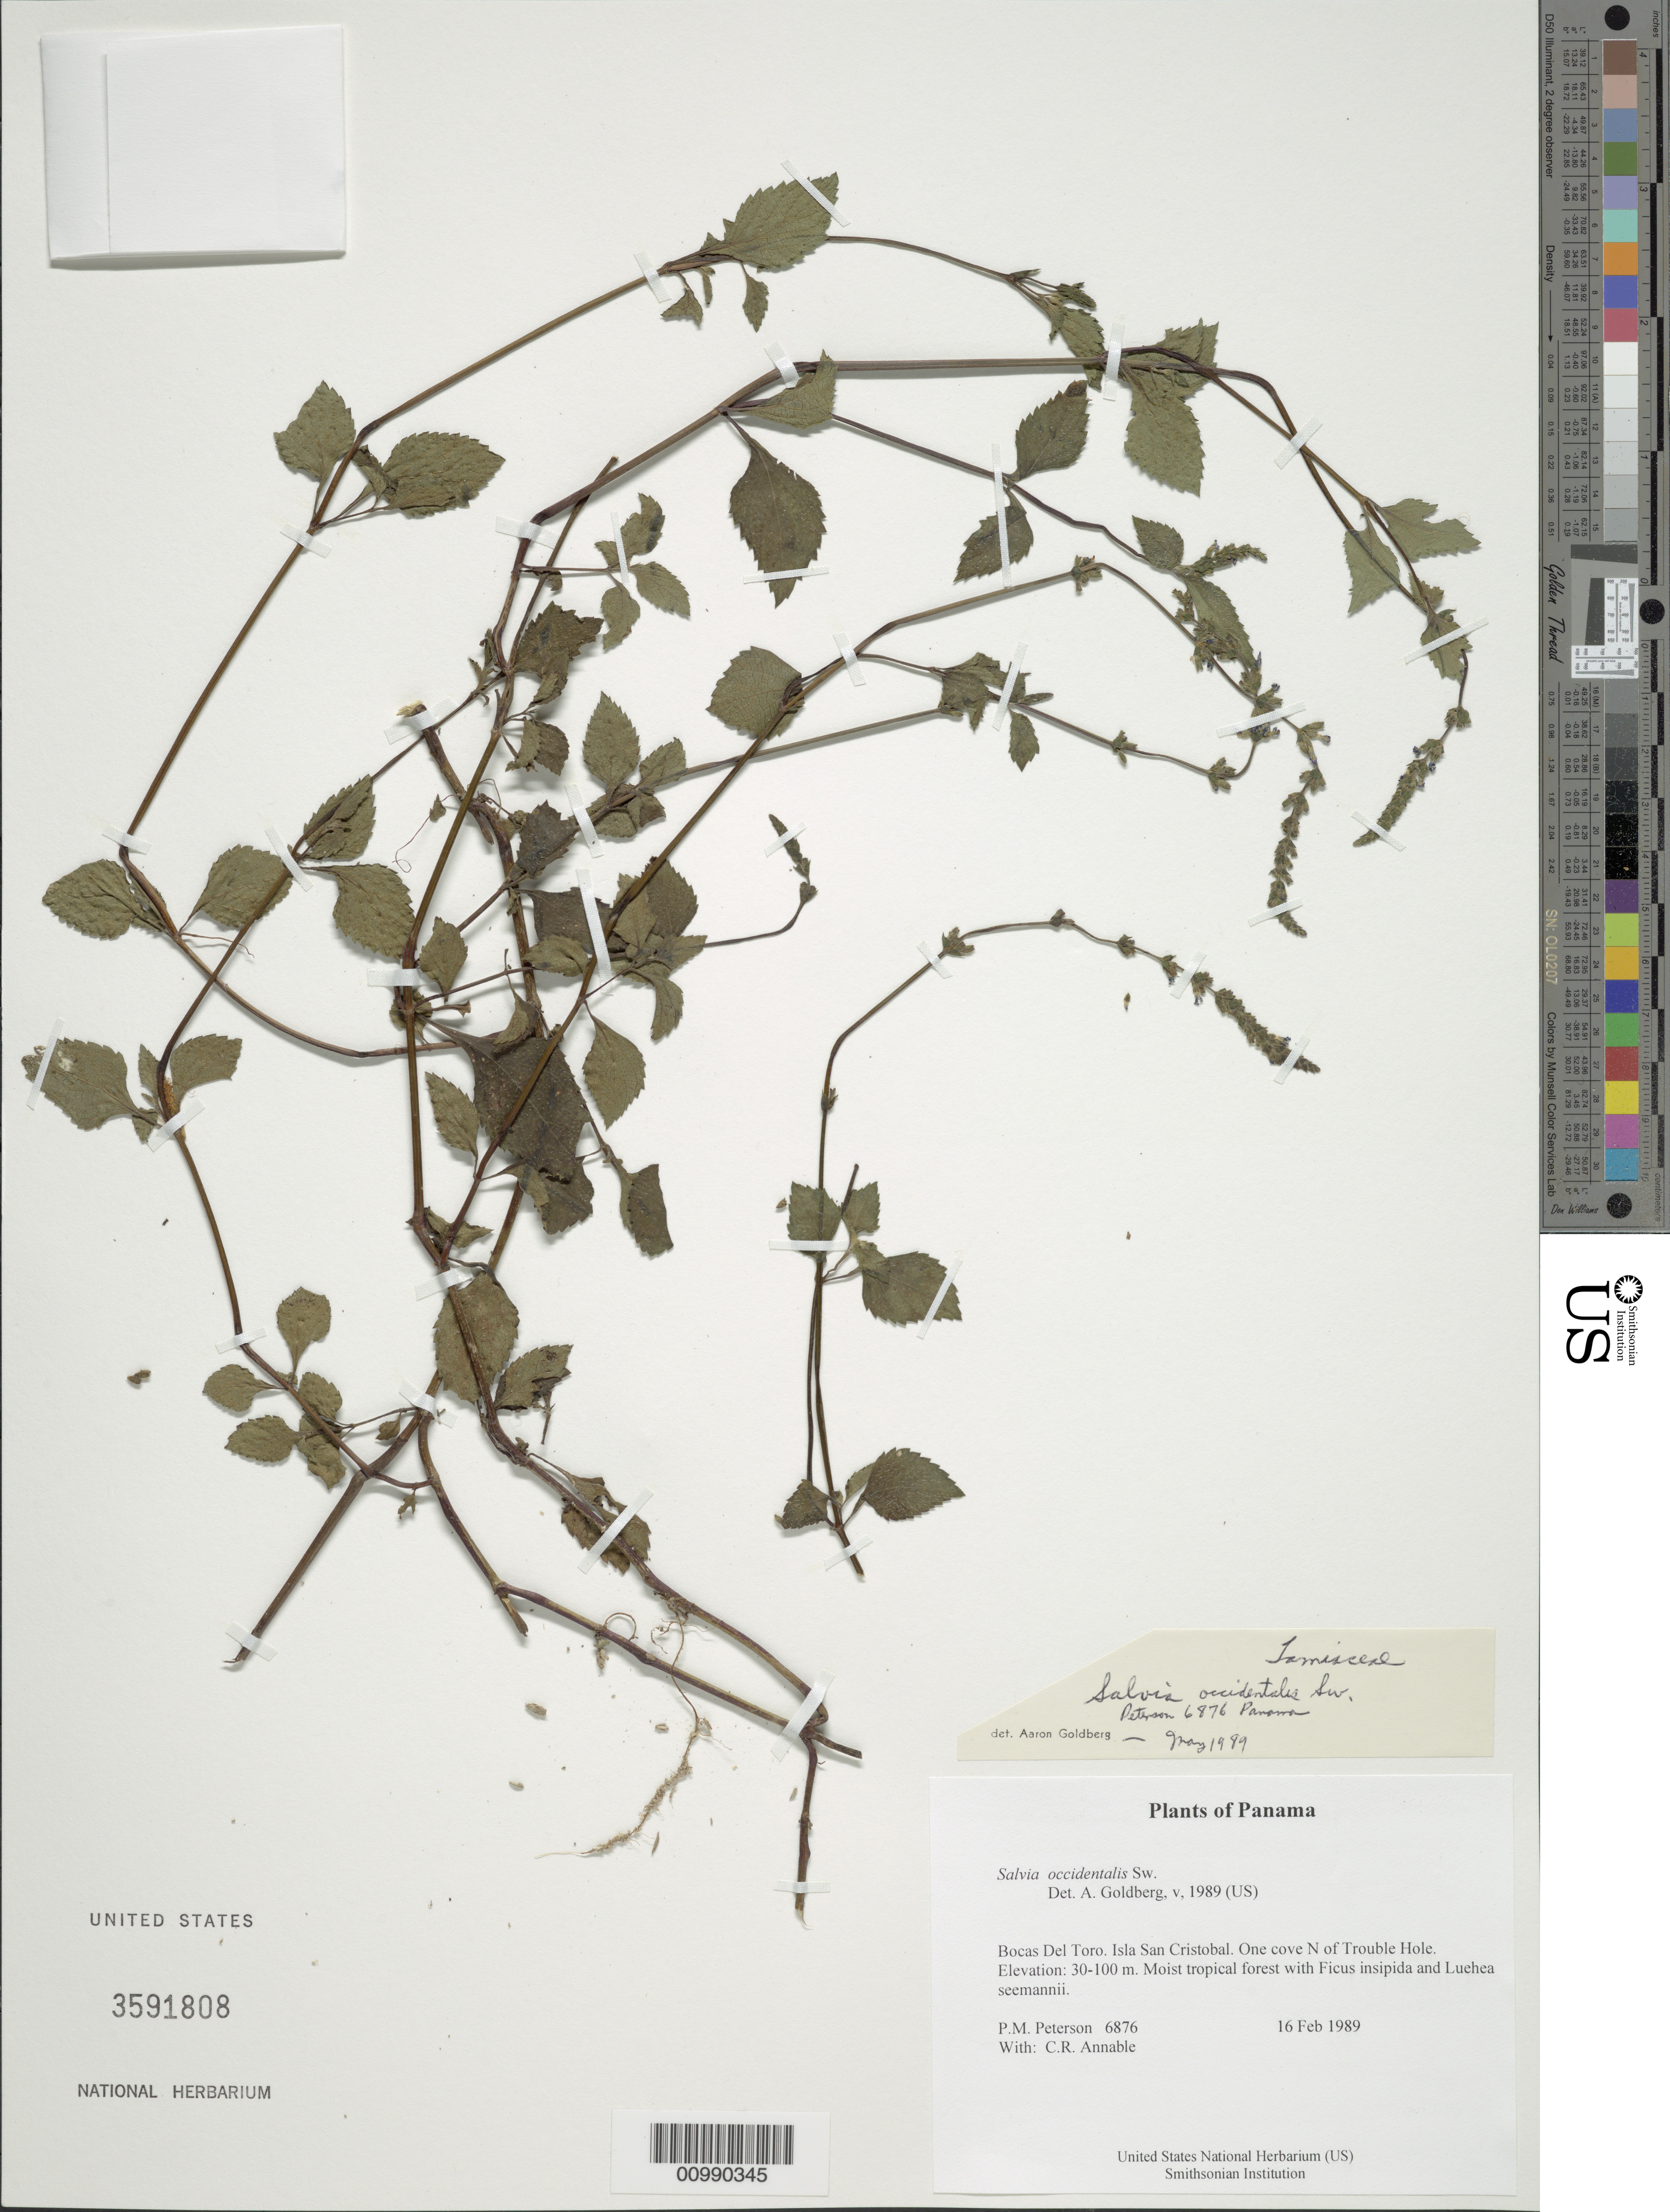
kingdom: Plantae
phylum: Tracheophyta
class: Magnoliopsida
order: Lamiales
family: Lamiaceae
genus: Salvia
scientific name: Salvia occidentalis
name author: Sw.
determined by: Goldberg, Aaron, (US), NMNH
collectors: P. M. Peterson & C. R. Annable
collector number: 06876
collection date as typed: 16 Feb 1989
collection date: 1989-02-16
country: Panama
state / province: Bocas del Toro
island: San Cristobal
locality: One cove N of Trouble Hole.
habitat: Moist tropical forest with Ficus insipida and Luehea seemannii.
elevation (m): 30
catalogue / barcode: US 3591808